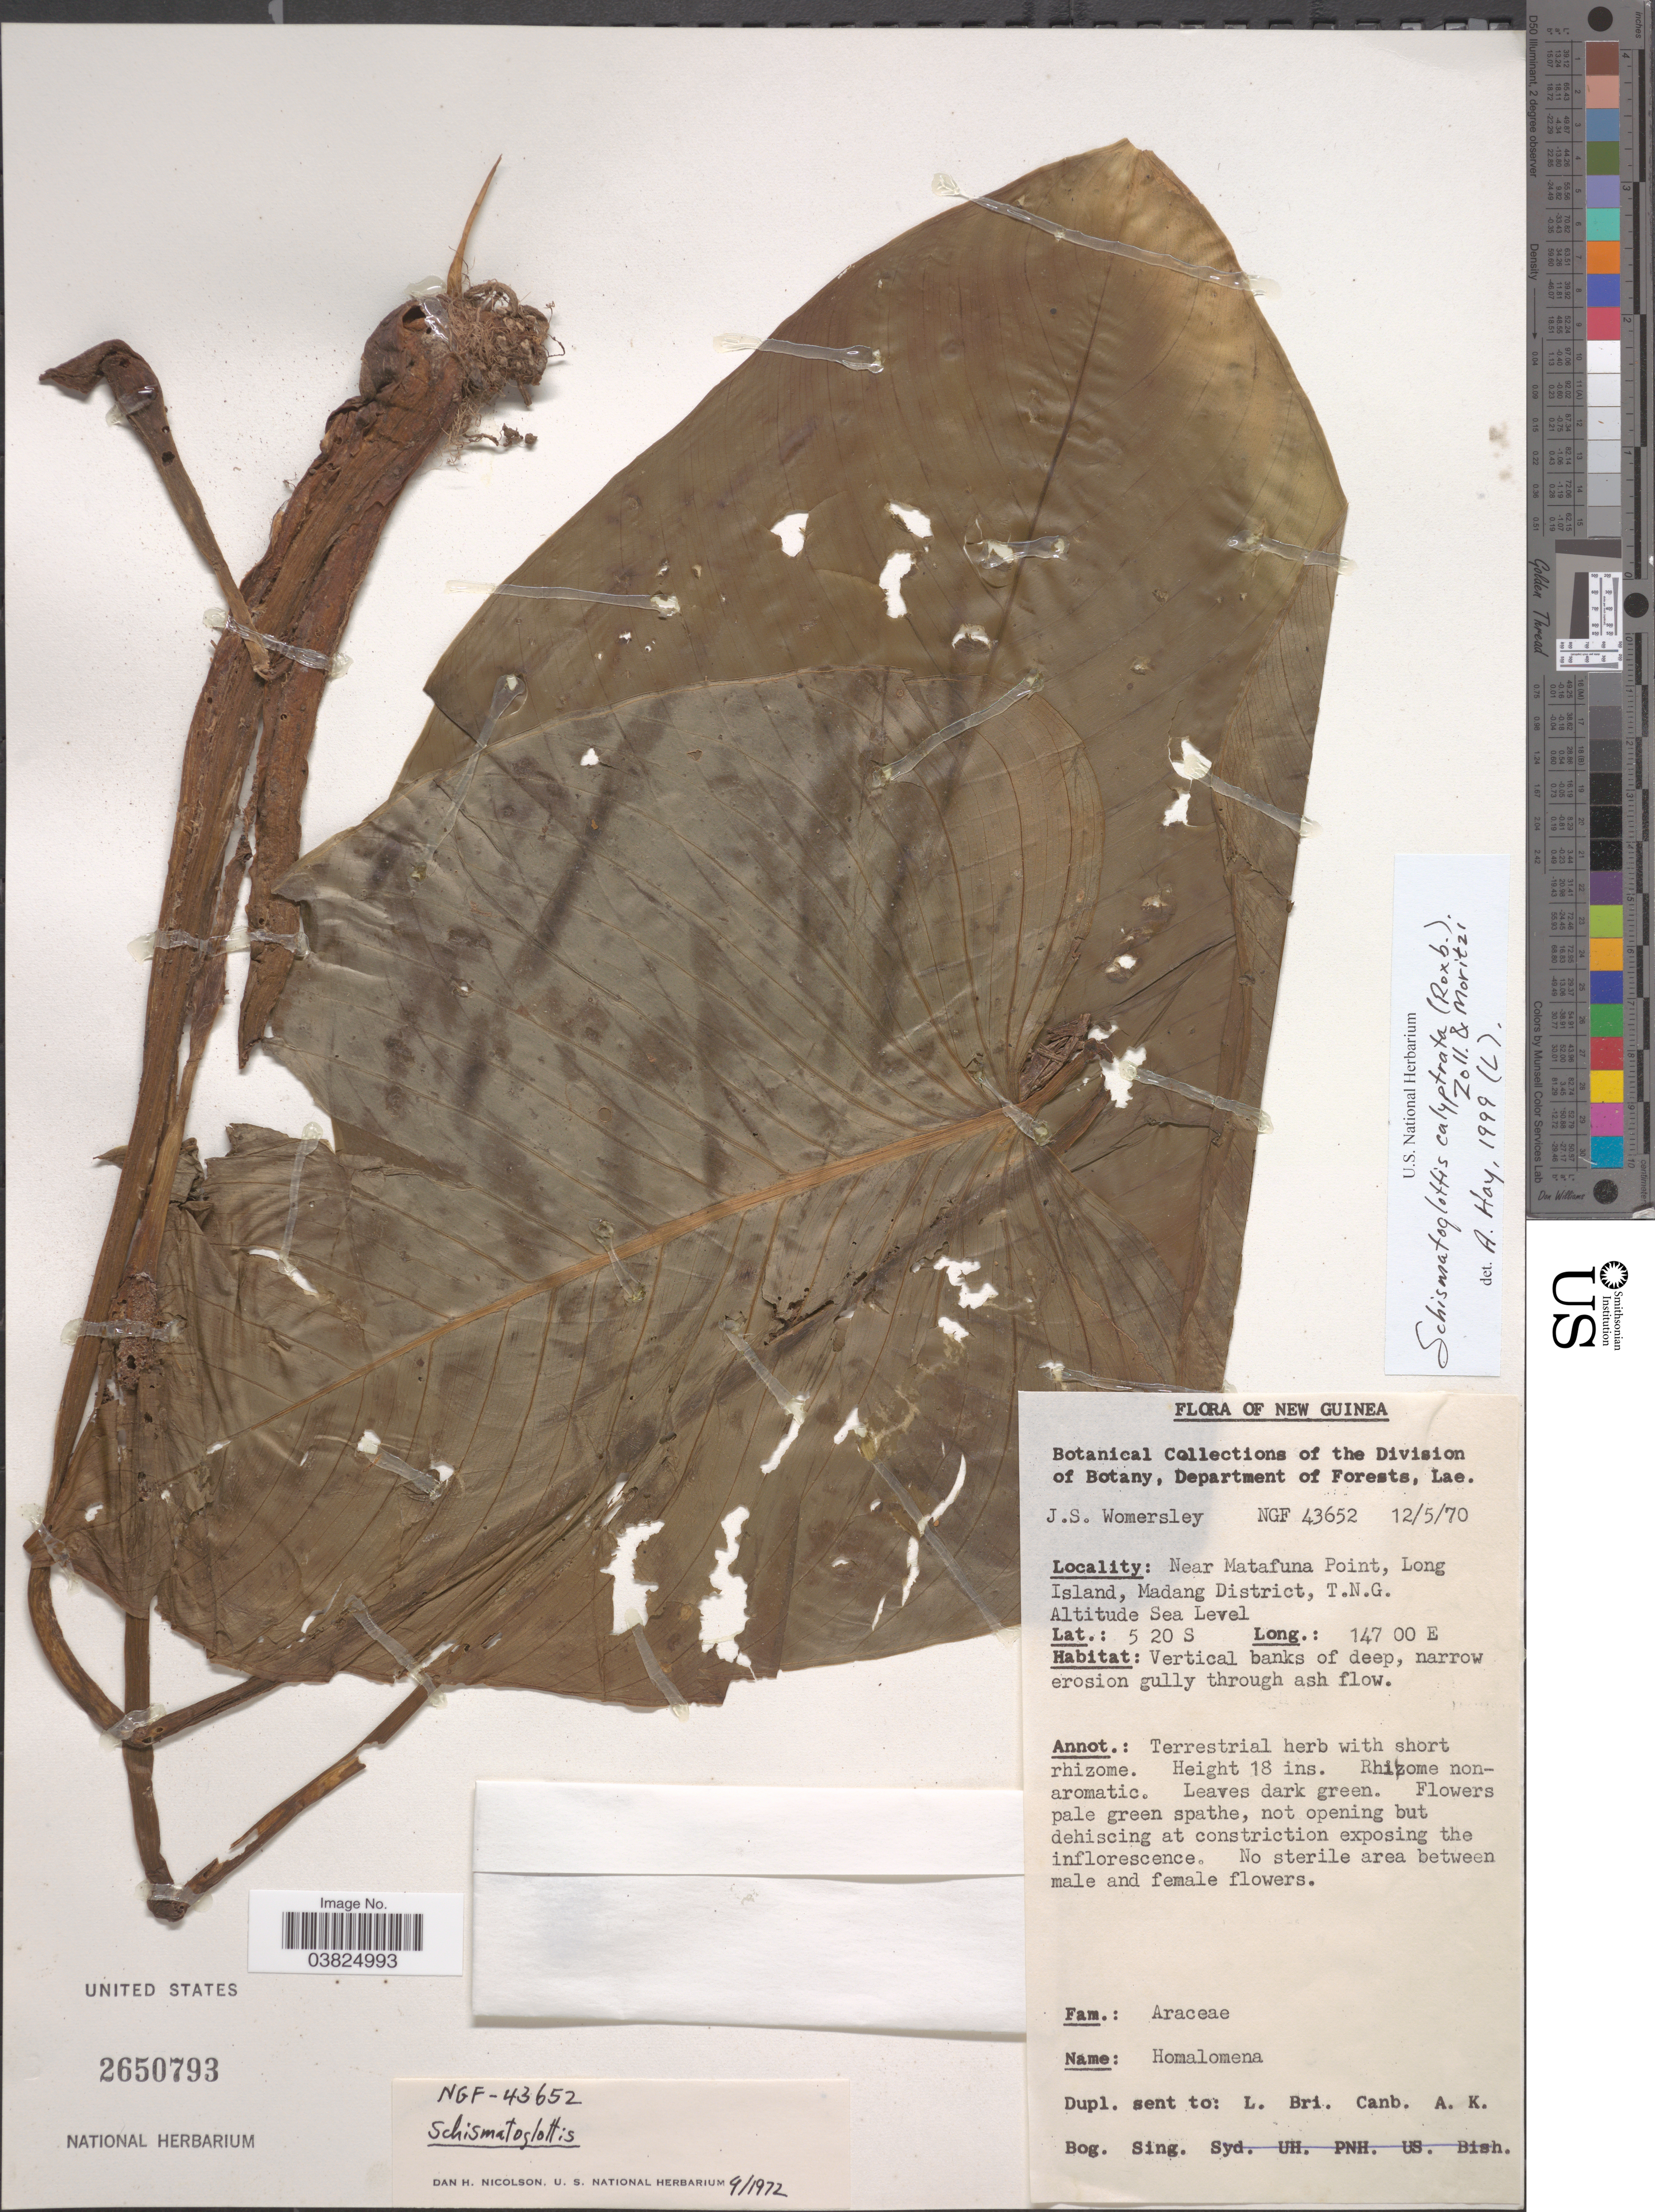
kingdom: Plantae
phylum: Tracheophyta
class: Liliopsida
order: Alismatales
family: Araceae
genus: Schismatoglottis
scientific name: Schismatoglottis calyptrata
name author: Zoll. & Moritzi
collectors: J. S. Womersley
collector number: NGF43652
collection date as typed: Transcribed d/m/y: 12/5/70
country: Papua New Guinea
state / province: Madang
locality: New Guinea. Near Matafuna Point, Long Island, Madang District, T.N.G.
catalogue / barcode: US 2650793